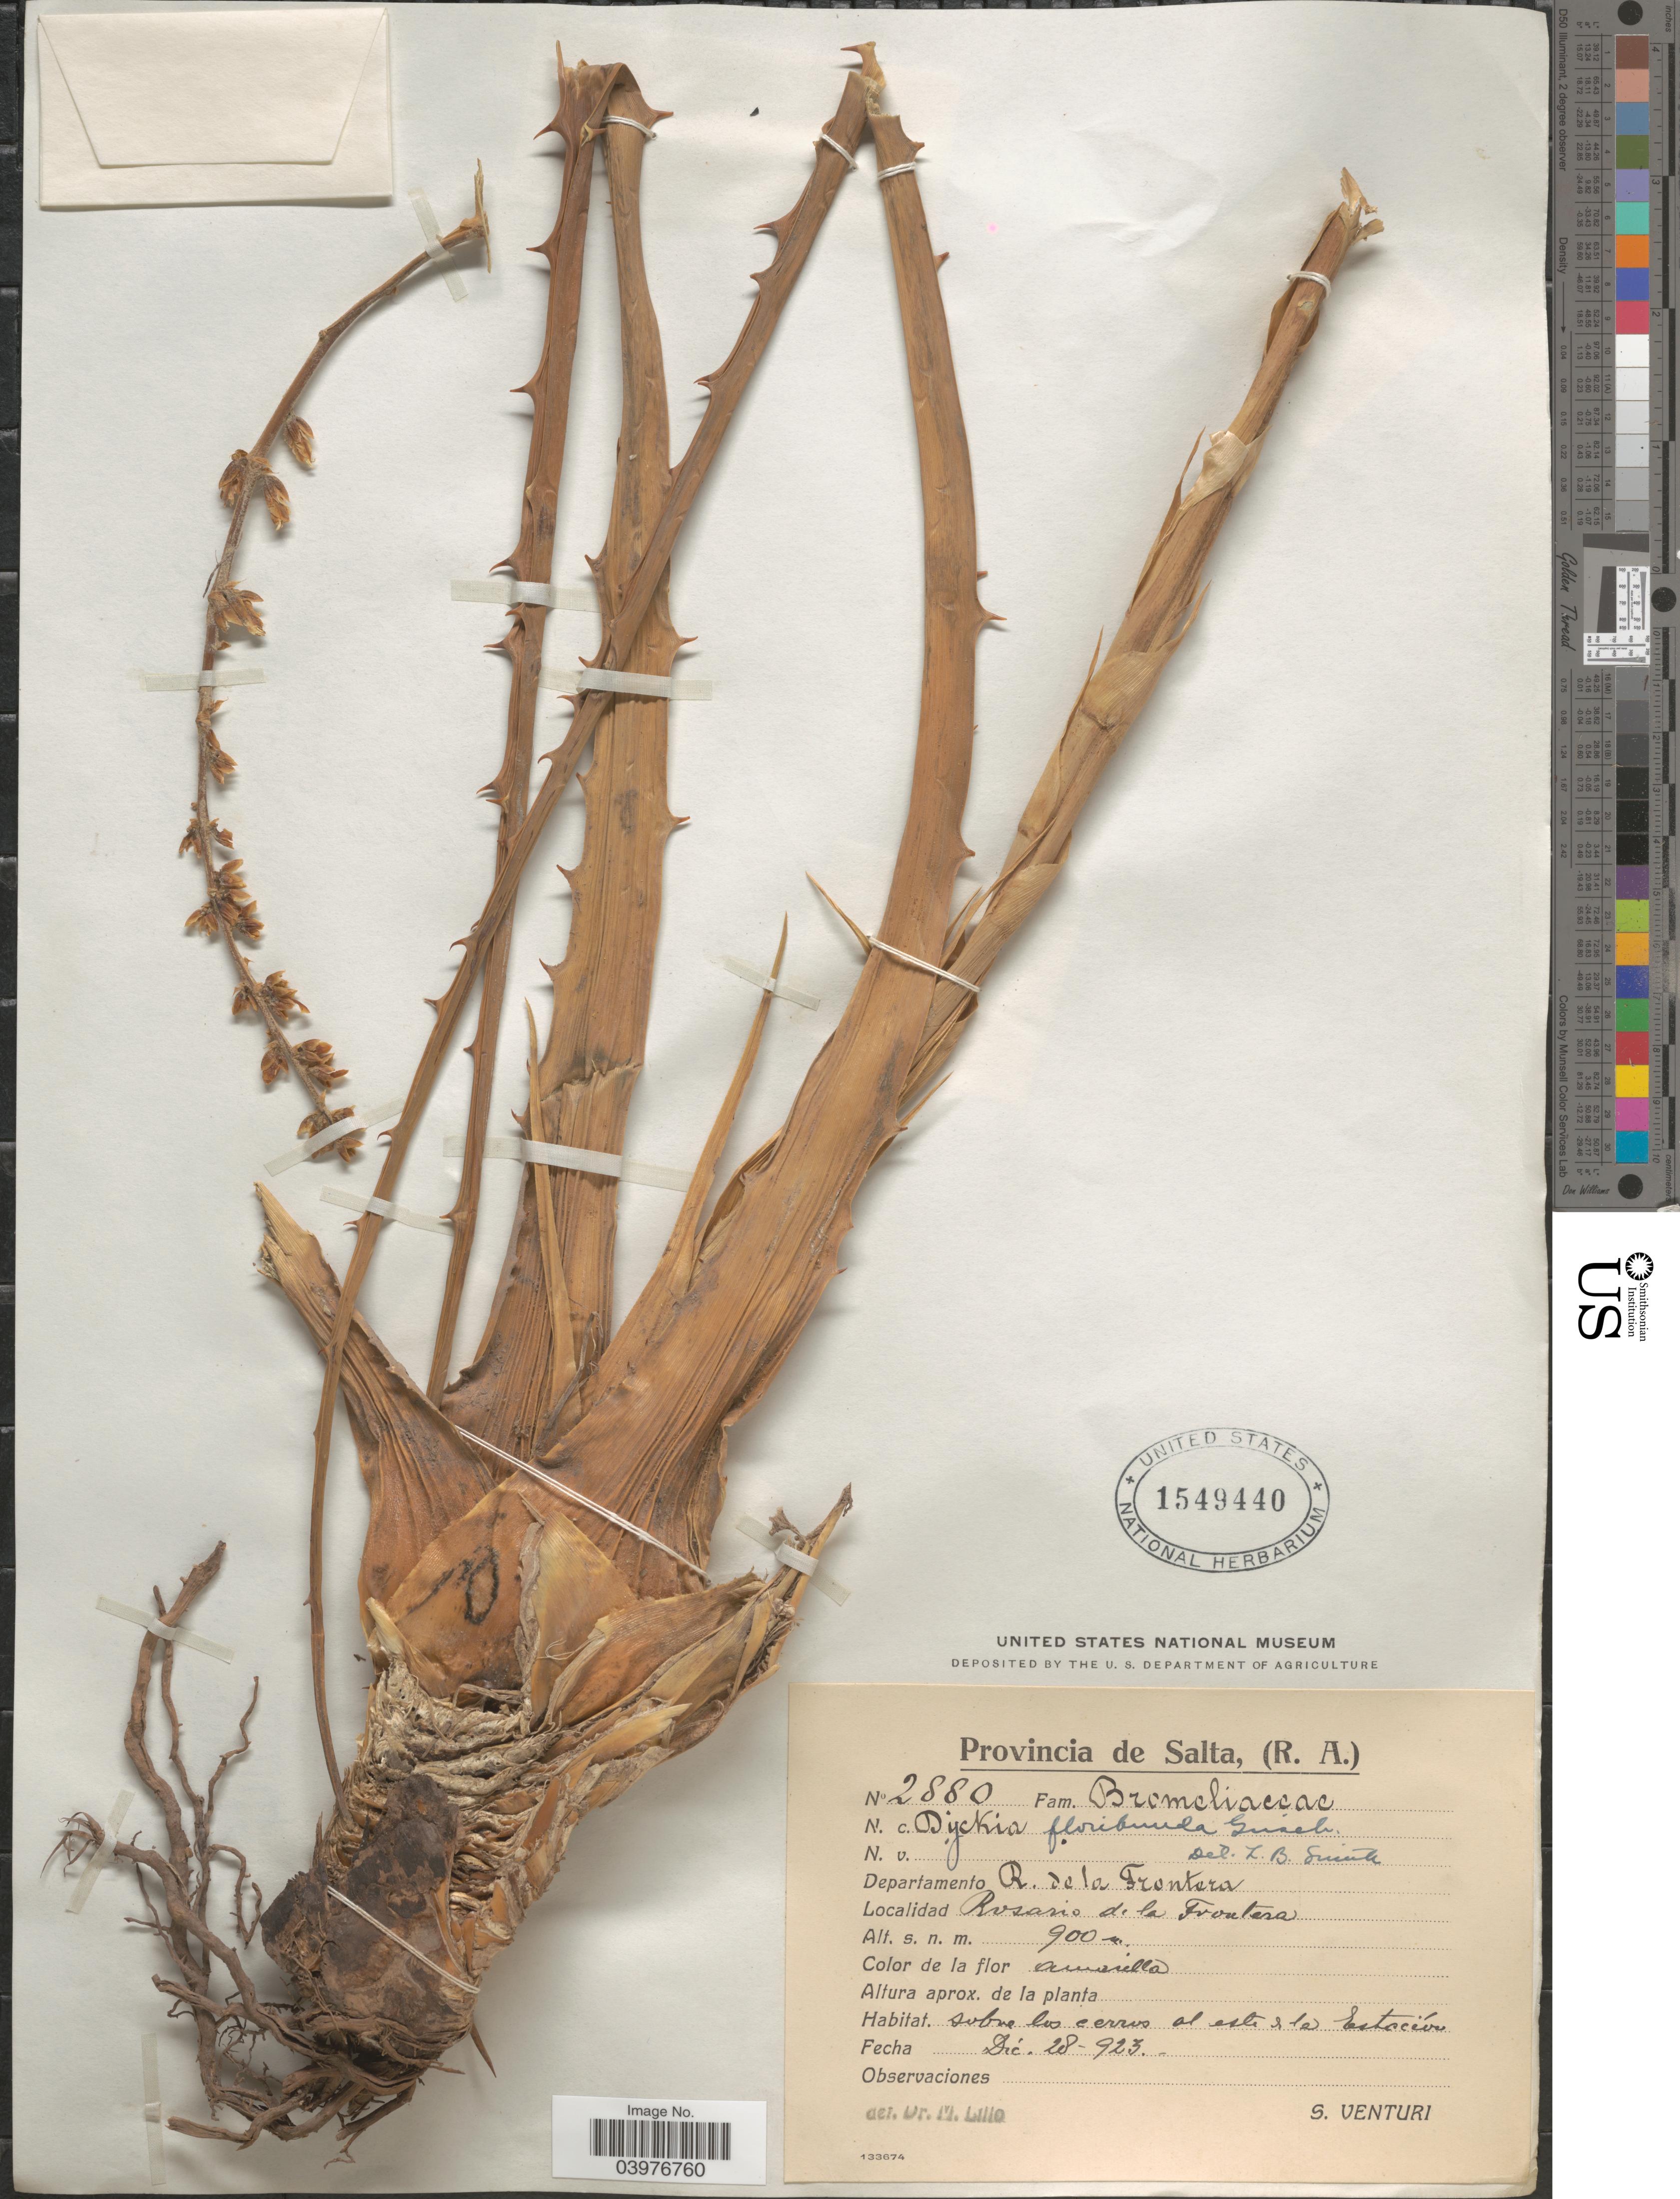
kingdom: Plantae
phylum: Tracheophyta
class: Liliopsida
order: Poales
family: Bromeliaceae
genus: Dyckia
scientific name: Dyckia floribunda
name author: Griseb.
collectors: S. Venturi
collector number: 2880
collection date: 1923-12-28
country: Argentina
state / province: Salta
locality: Departamento R. de la Frontera. Rosario de la Frontera. Sobre los cerros al este sta Estación.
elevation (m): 900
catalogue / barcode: US 1549440